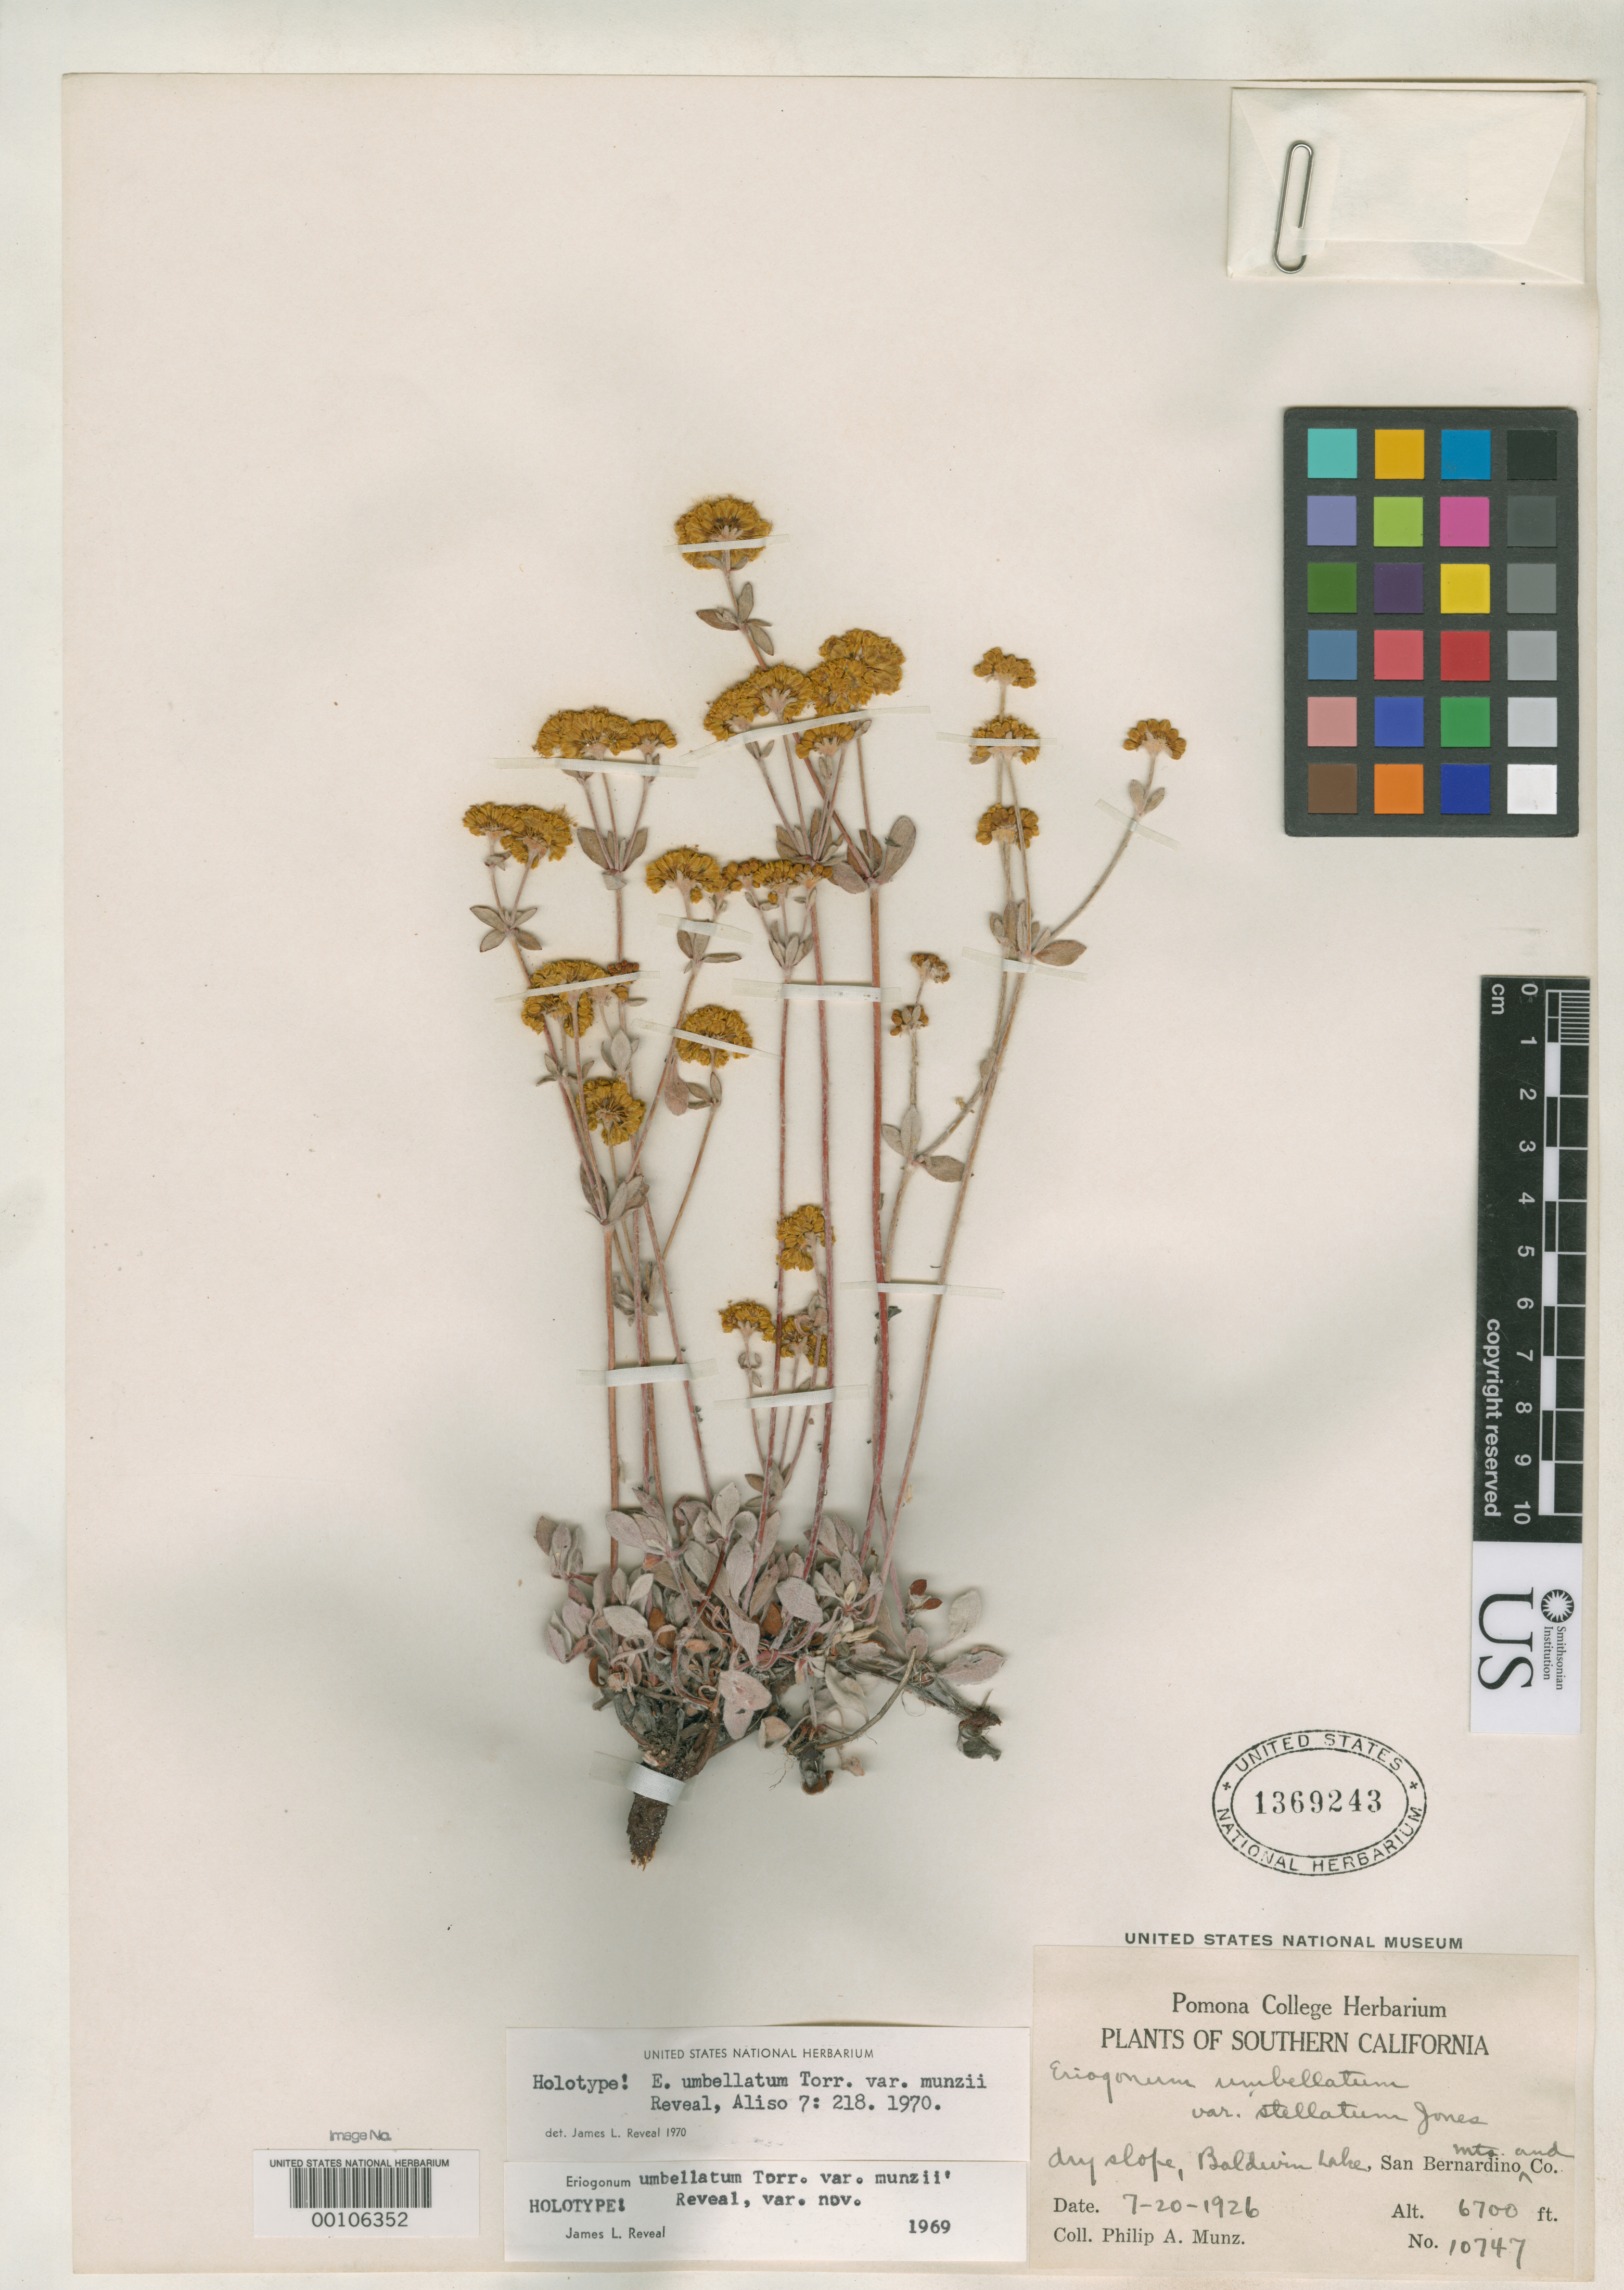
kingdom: Plantae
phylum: Tracheophyta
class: Magnoliopsida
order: Caryophyllales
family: Polygonaceae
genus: Eriogonum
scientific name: Eriogonum umbellatum var. munzii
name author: Reveal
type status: Holotype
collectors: P. A. Munz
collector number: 10747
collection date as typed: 20 Jul 1926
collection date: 1926-07-20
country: United States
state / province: California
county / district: San Bernardino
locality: San Bernardino Mts., dry slope near Baldwin Lake.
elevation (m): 2042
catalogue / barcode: US 1369243